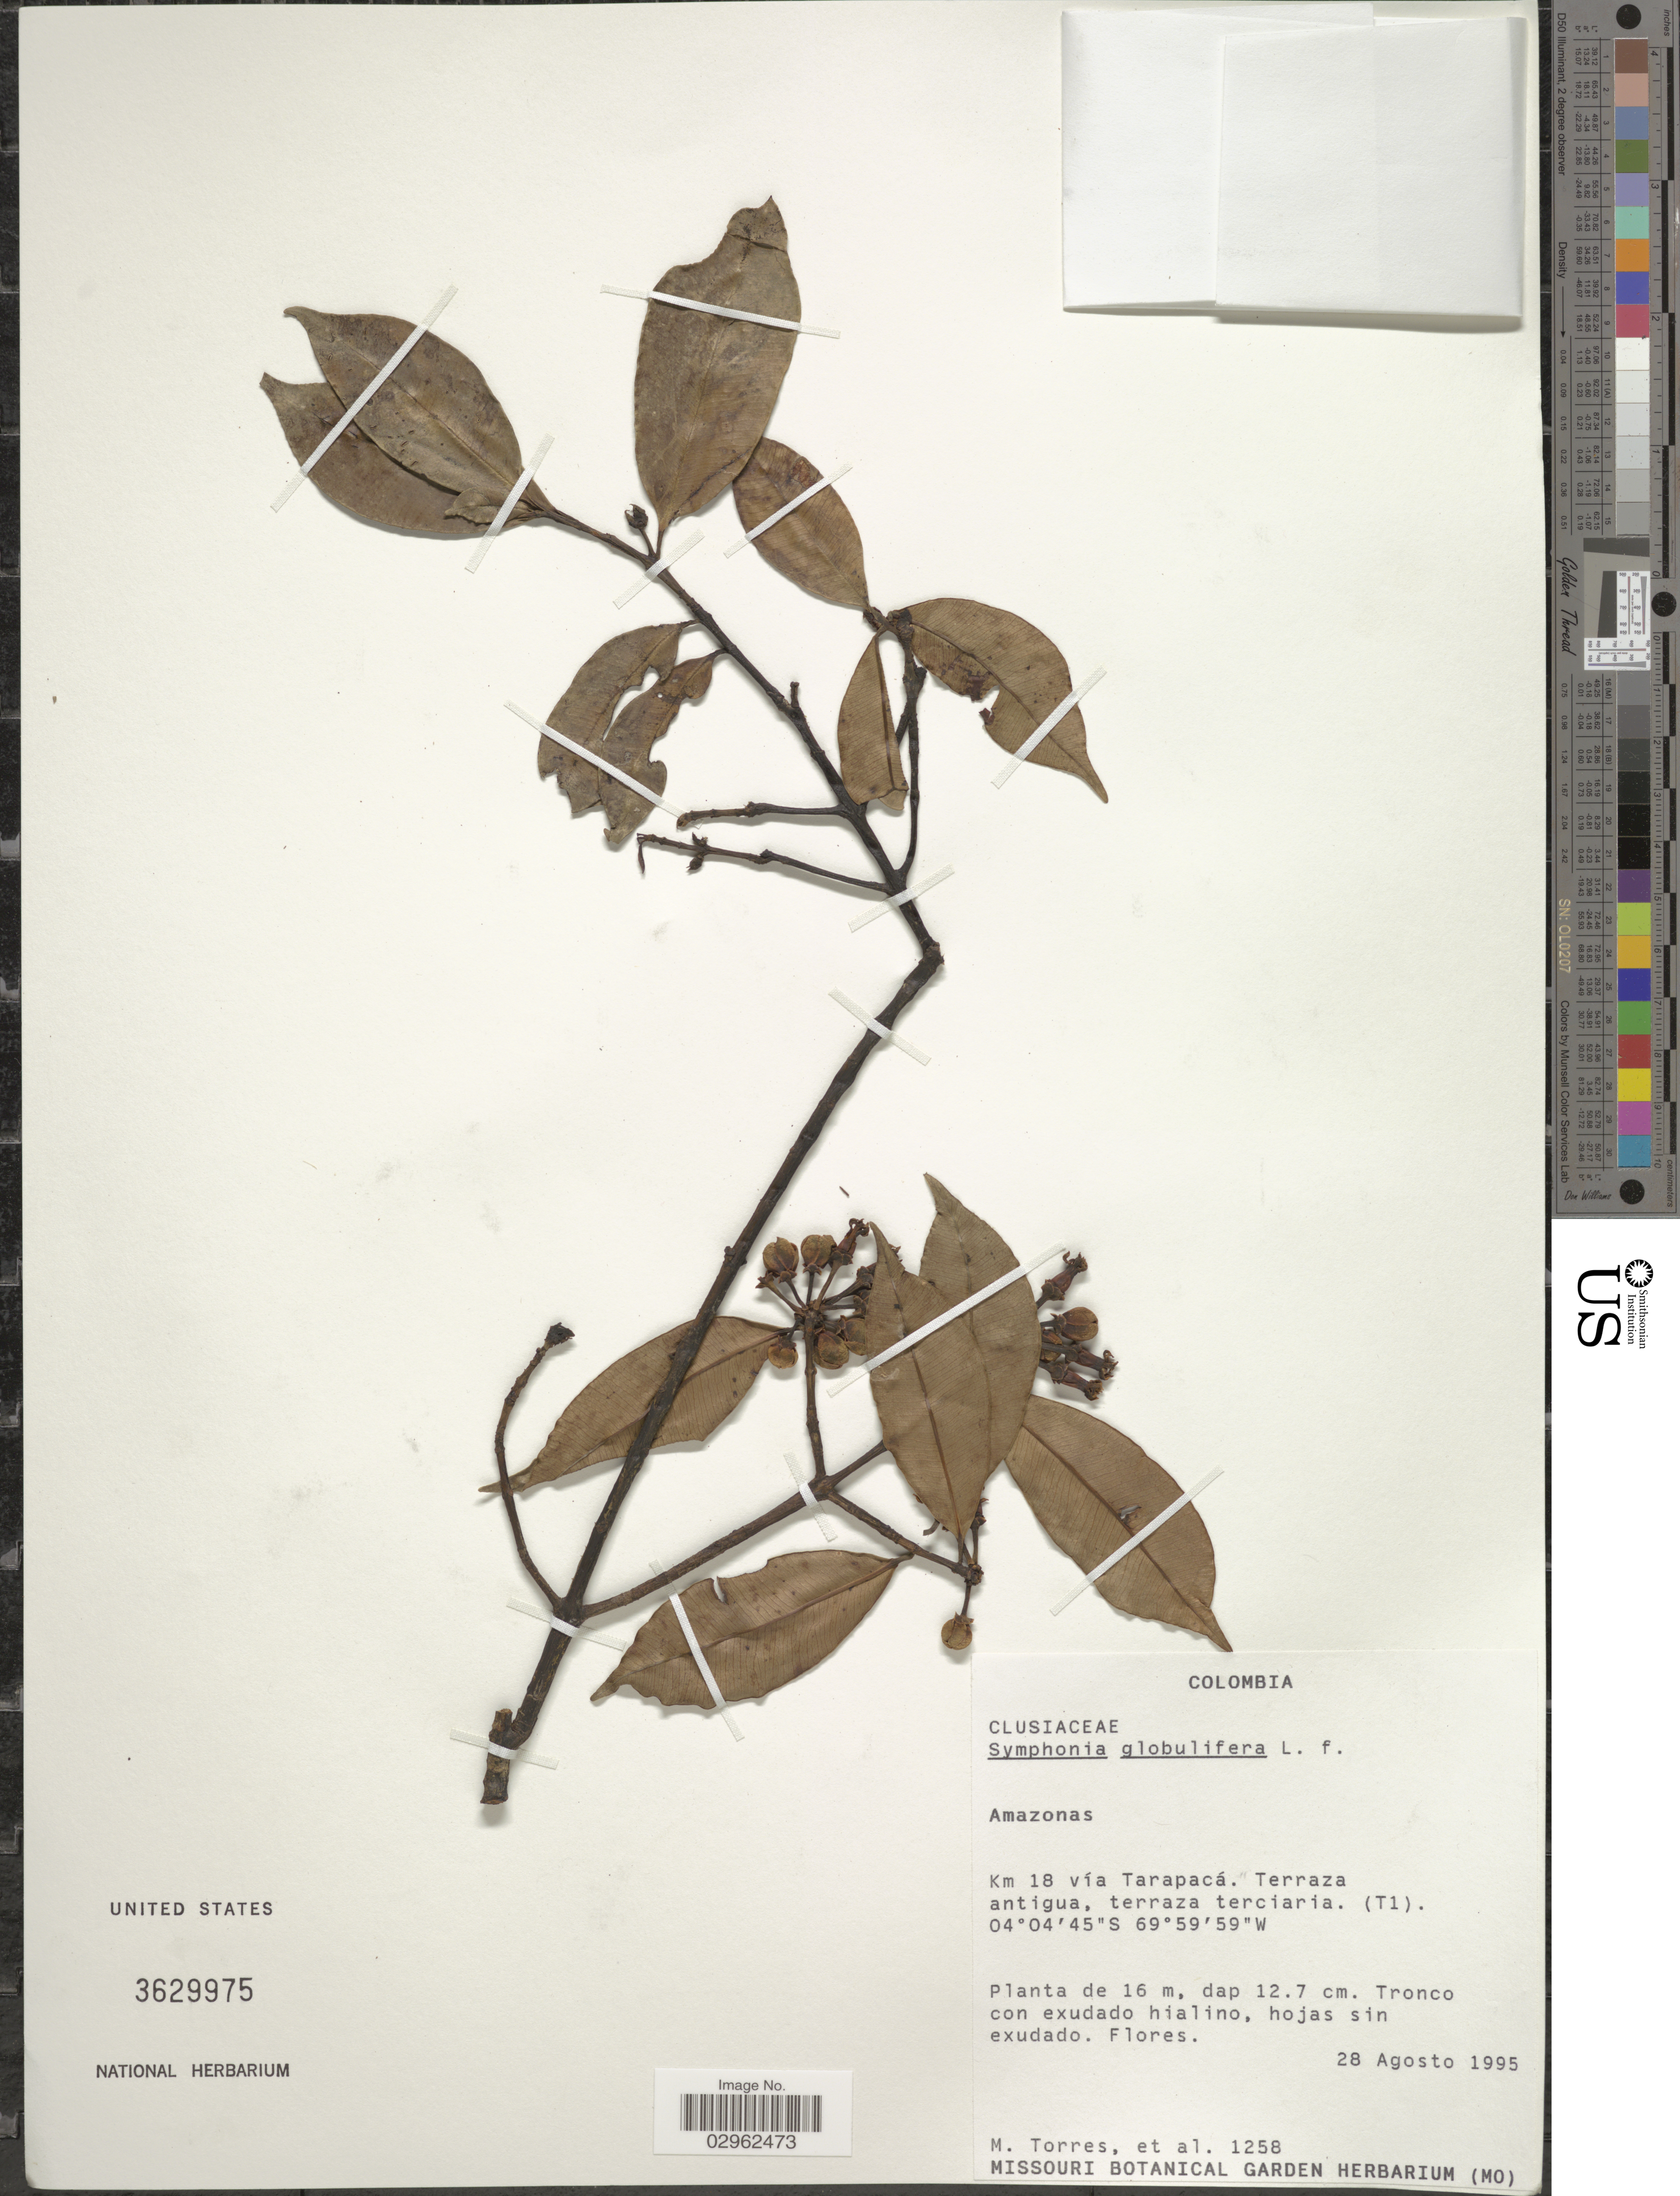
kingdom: Plantae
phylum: Tracheophyta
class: Magnoliopsida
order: Malpighiales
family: Clusiaceae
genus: Symphonia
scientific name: Symphonia globulifera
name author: L. f.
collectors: M. Torres & et al.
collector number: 1258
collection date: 1995-08-28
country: Colombia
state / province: Amazônas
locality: Km 18 vía Tarapacá. Terraza antigua, terraza terciaria. (T1).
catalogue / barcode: US 3629975